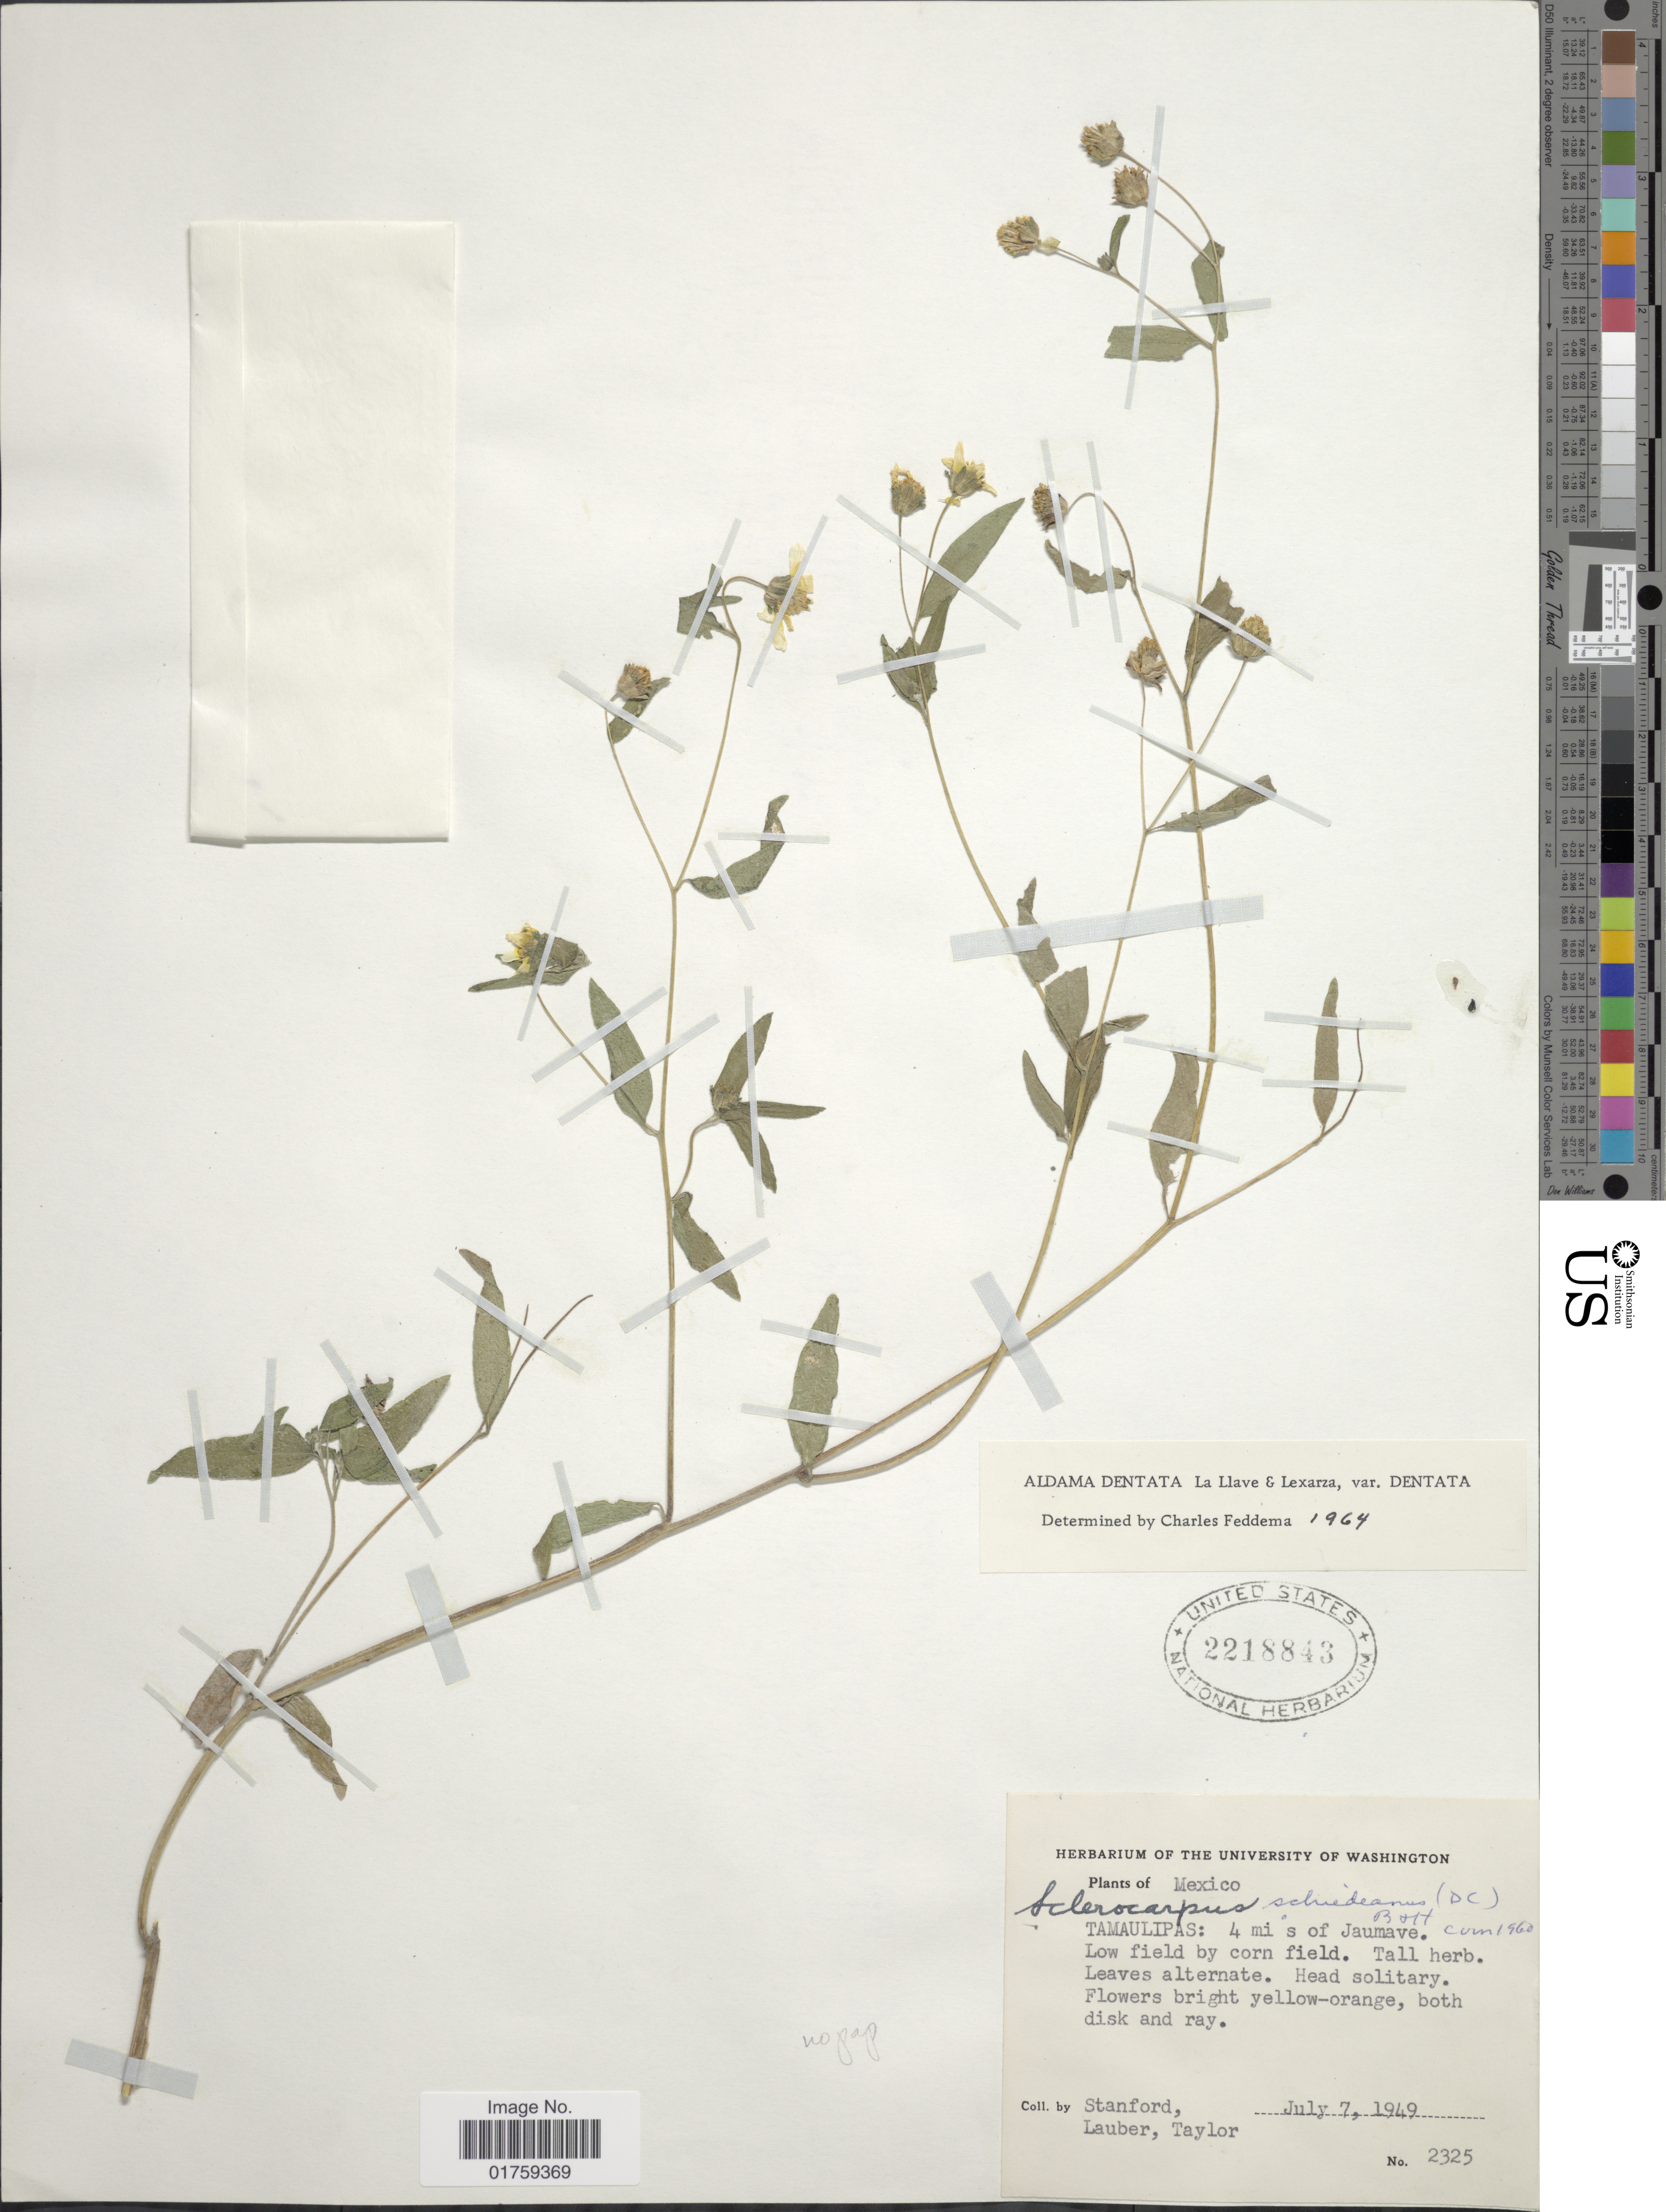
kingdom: Plantae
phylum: Tracheophyta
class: Magnoliopsida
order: Asterales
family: Asteraceae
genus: Sclerocarpus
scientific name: Sclerocarpus dentatus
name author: (La Llave) Benth. & Hook. f. ex Hemsl.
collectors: -. Stanford, Lauber, -- & -- Taylor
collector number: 2325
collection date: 1949-07-07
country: Mexico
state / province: Tamaulipas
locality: Tamaulipas: 4 mi s of Jaumace. Low field by corn field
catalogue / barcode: US 2218843